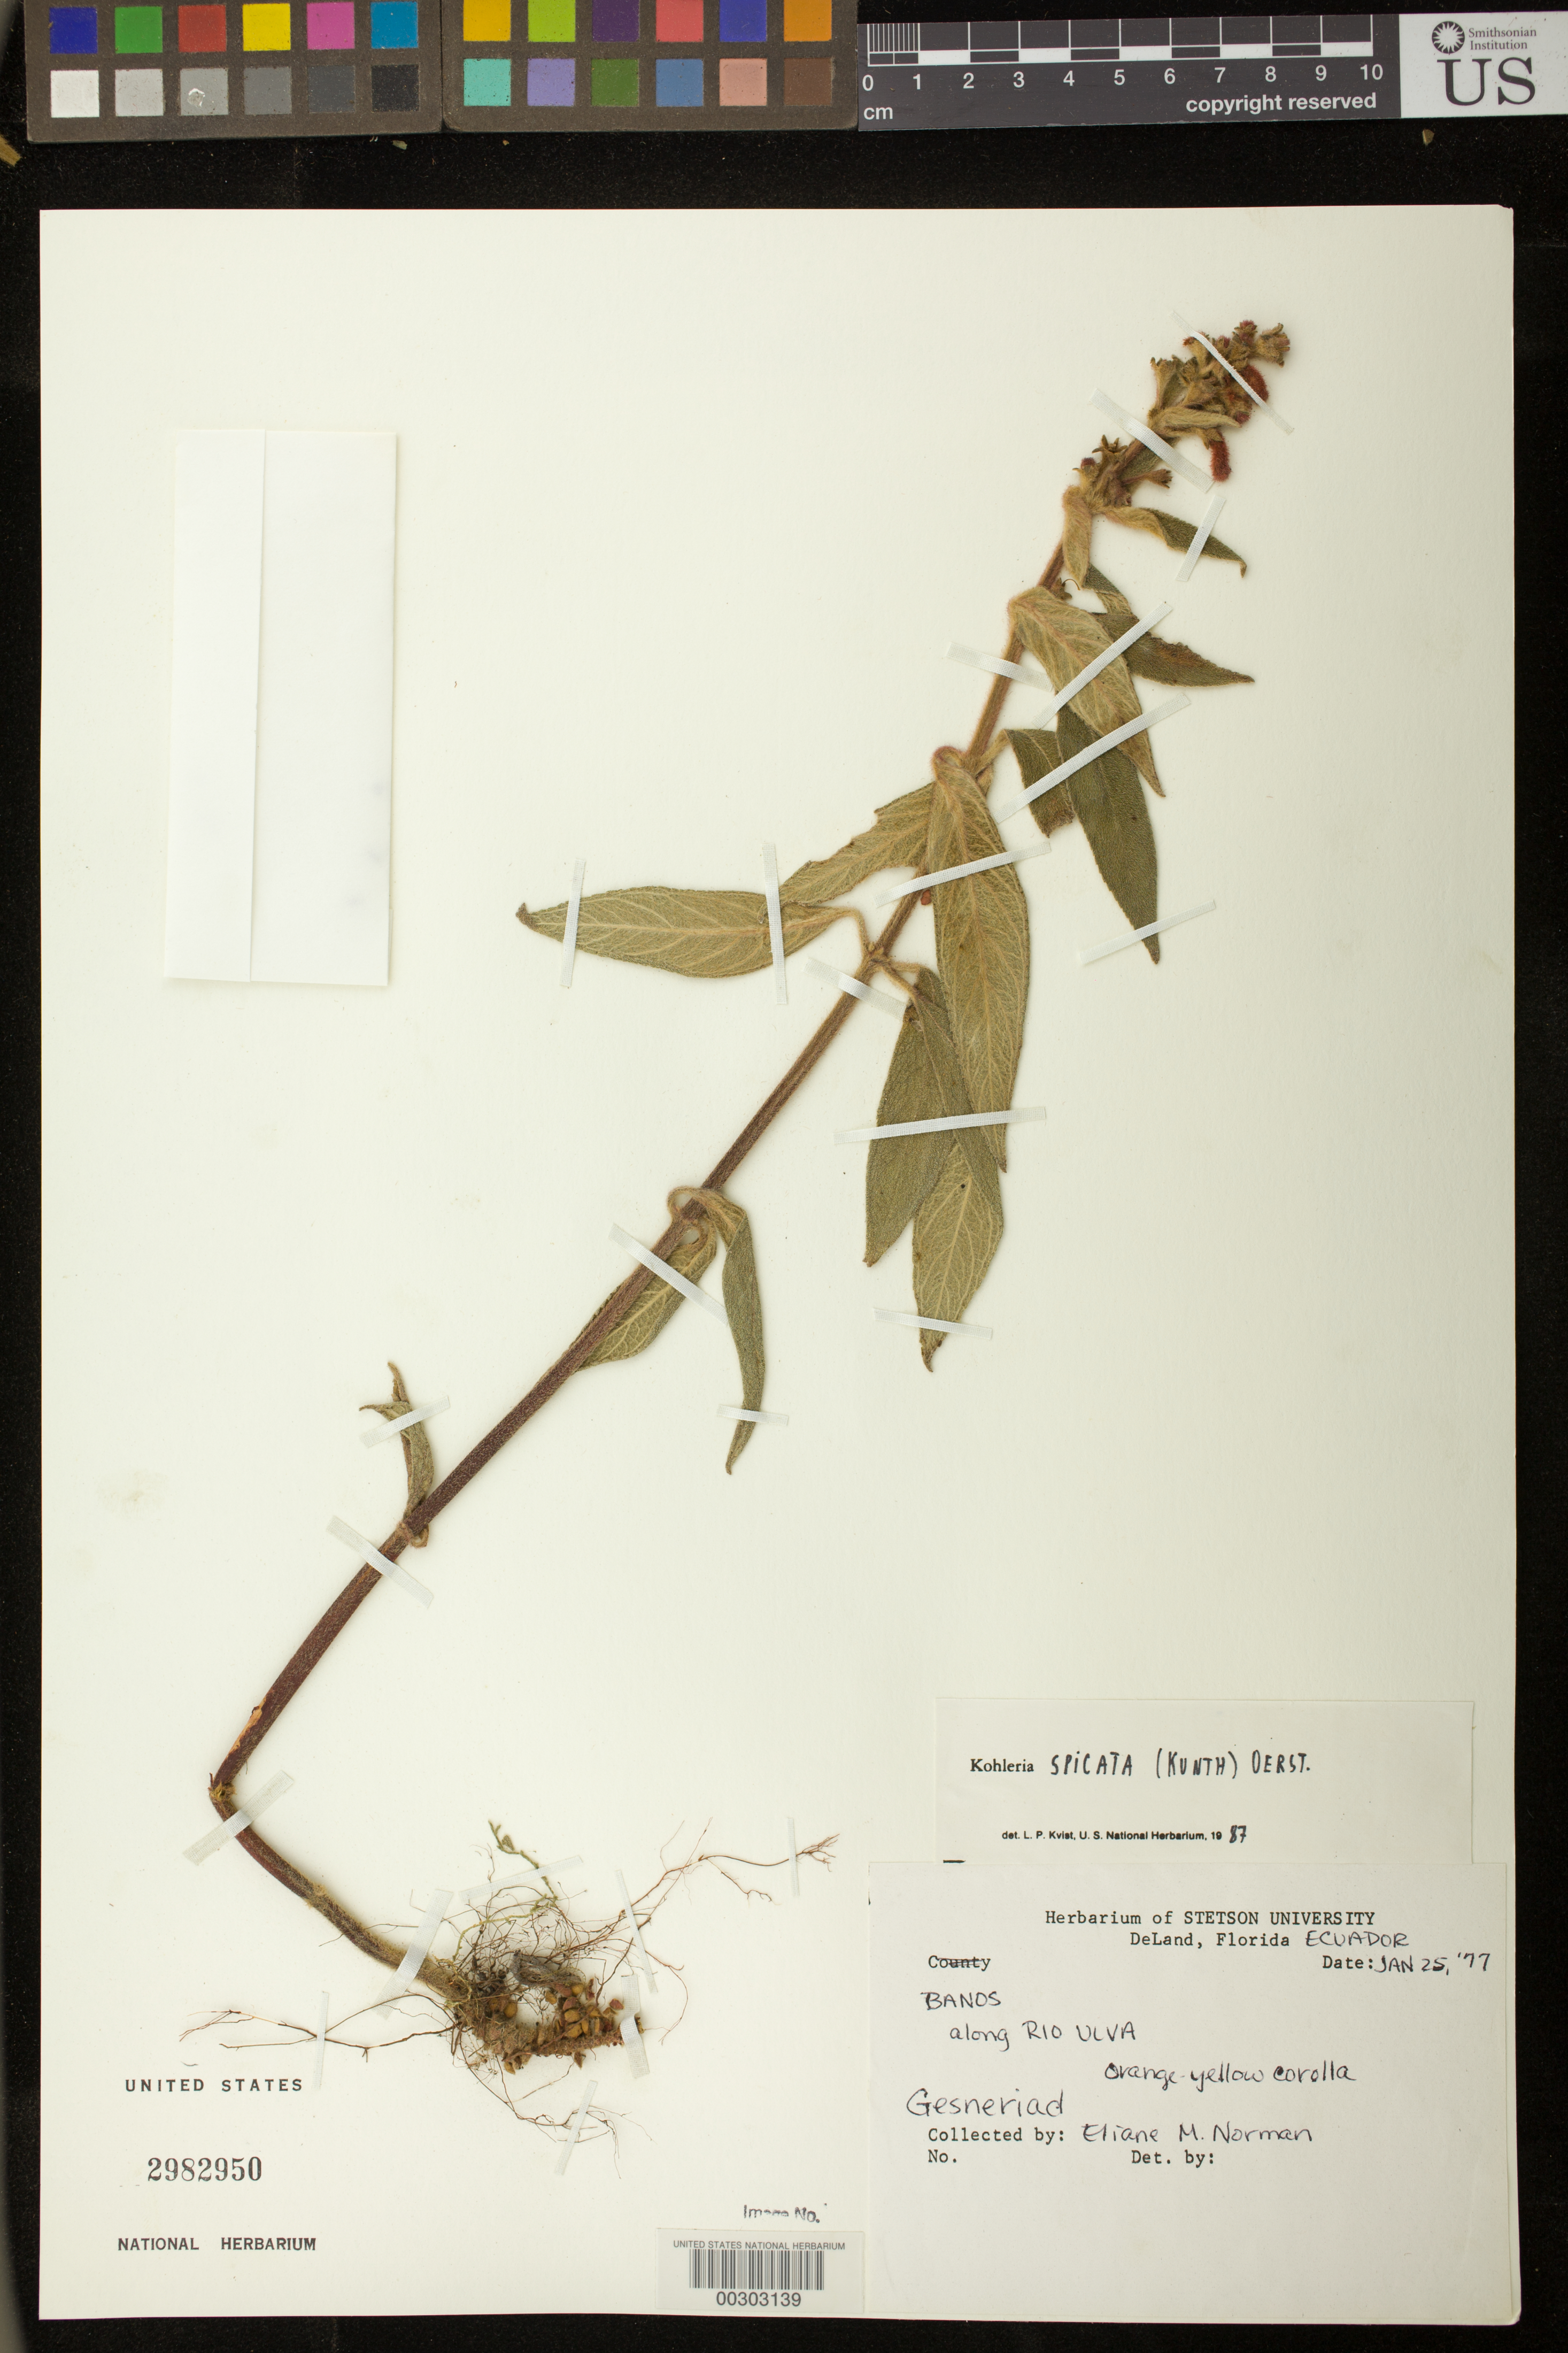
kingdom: Plantae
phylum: Tracheophyta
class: Magnoliopsida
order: Lamiales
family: Gesneriaceae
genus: Kohleria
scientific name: Kohleria spicata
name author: (Kunth) Oerst.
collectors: E. Norman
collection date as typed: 25 Jan 1977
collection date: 1977-01-25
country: Ecuador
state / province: Tungurahua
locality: Banos, along Rio Ulva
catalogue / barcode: US 2982950